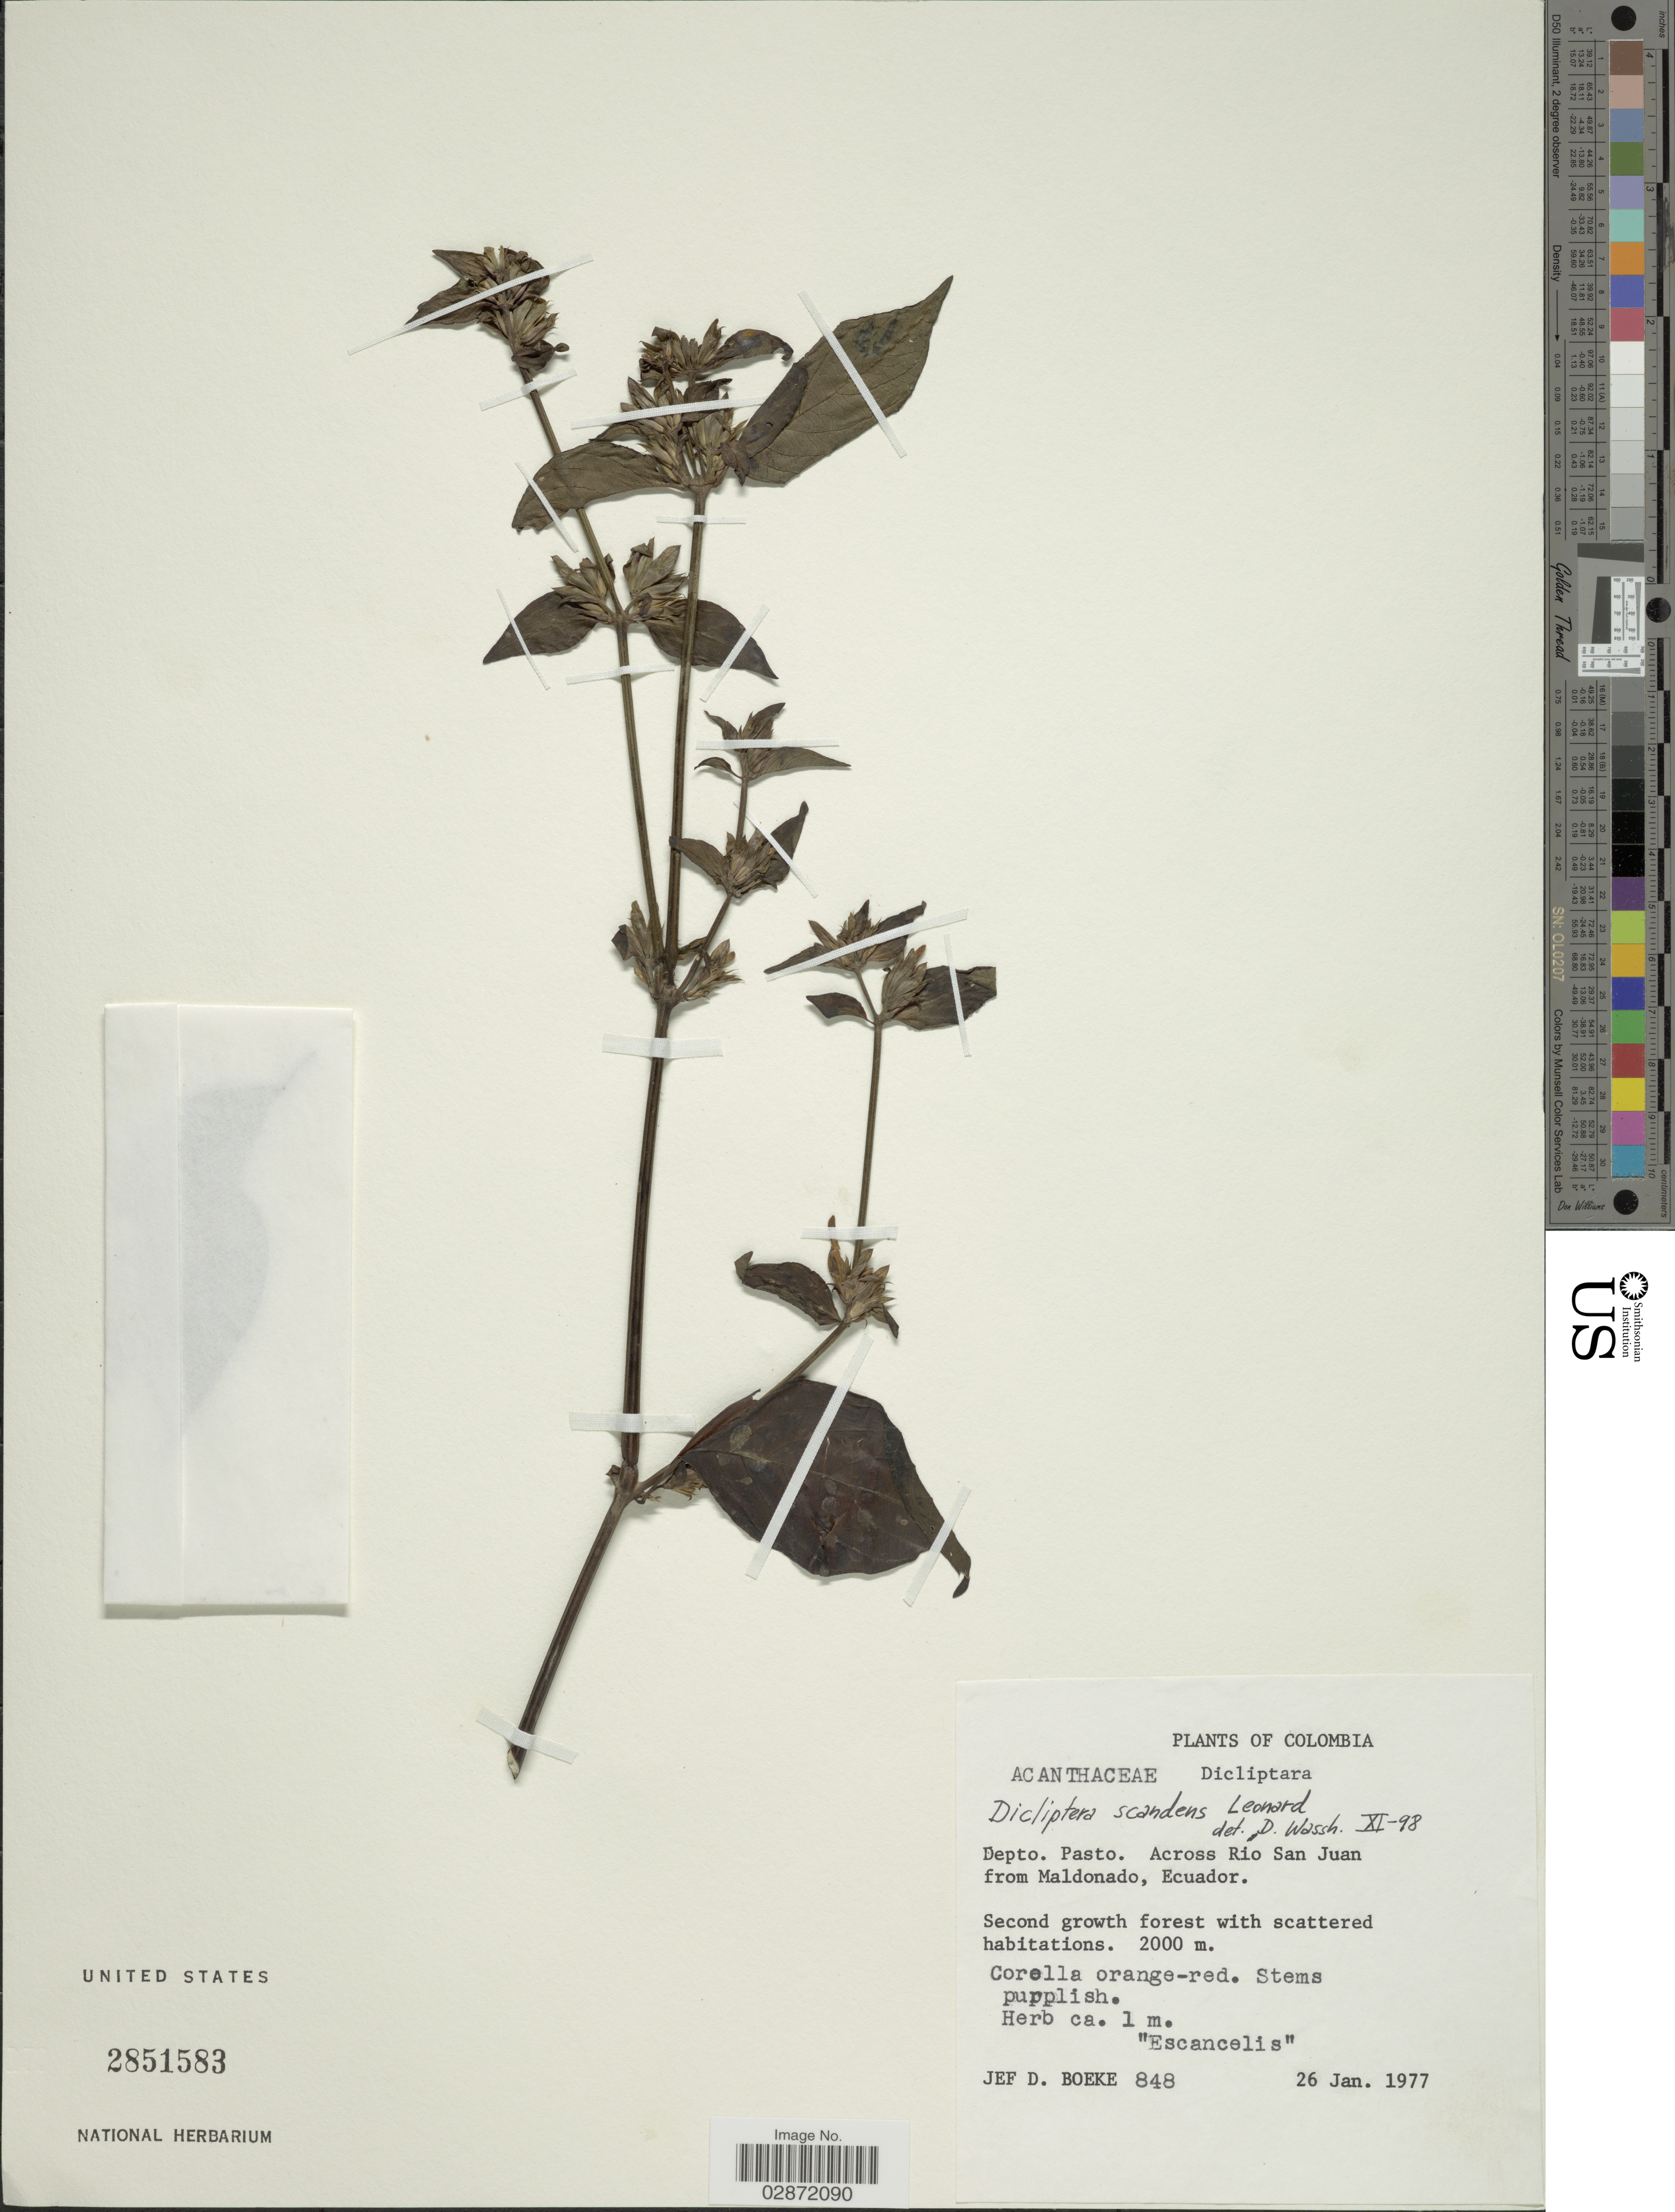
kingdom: Plantae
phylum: Tracheophyta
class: Magnoliopsida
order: Lamiales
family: Acanthaceae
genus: Dicliptera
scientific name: Dicliptera scandens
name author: Leonard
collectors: J. Boeke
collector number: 848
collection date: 1977-01-26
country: Ecuador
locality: Depto. Pasto. Across Rio San Juan from Maldonado.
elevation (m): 2000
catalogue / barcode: US 2851583